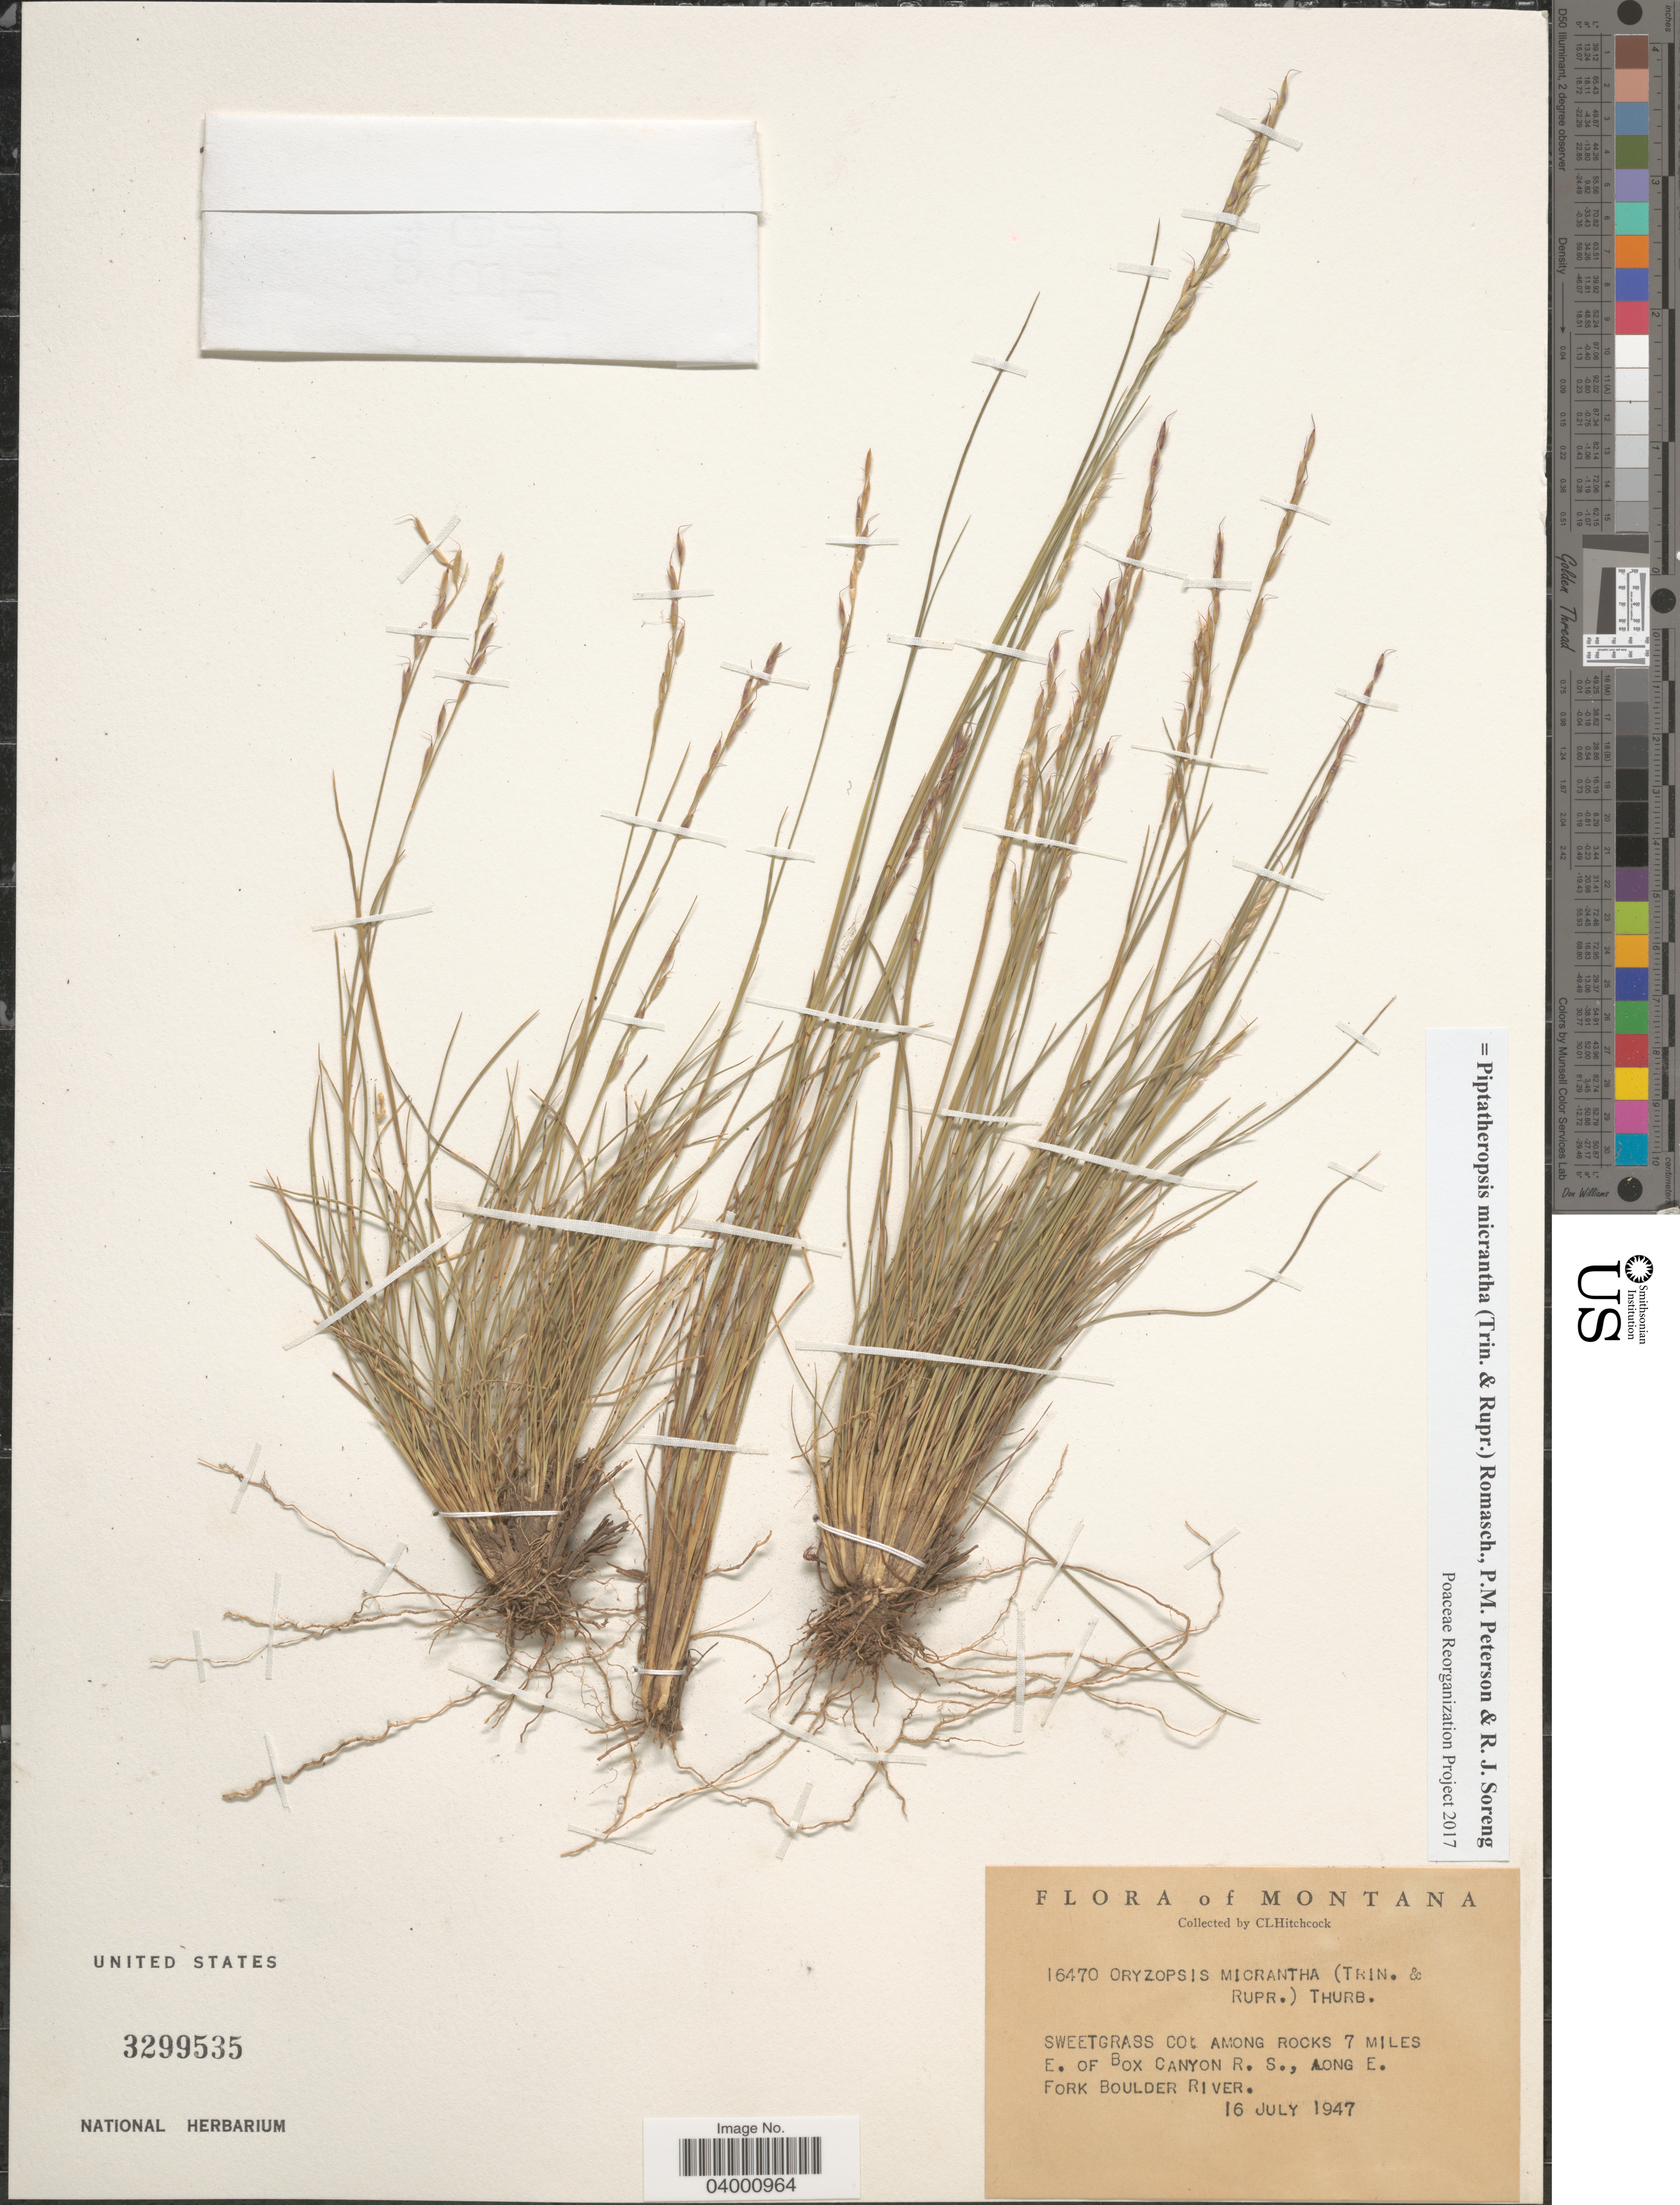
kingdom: Plantae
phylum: Tracheophyta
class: Liliopsida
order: Poales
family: Poaceae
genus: Piptatheropsis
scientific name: Piptatheropsis micrantha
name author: (Trin. & Rupr.) Romasch.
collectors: C. L. Hitchcock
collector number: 16470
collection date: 1947-07-16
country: United States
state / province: Montana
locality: Sweetgrass Co: among rocks 7 miles E. of Box Canyon R. S., along E. Fork Boulder River.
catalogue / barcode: US 3299535